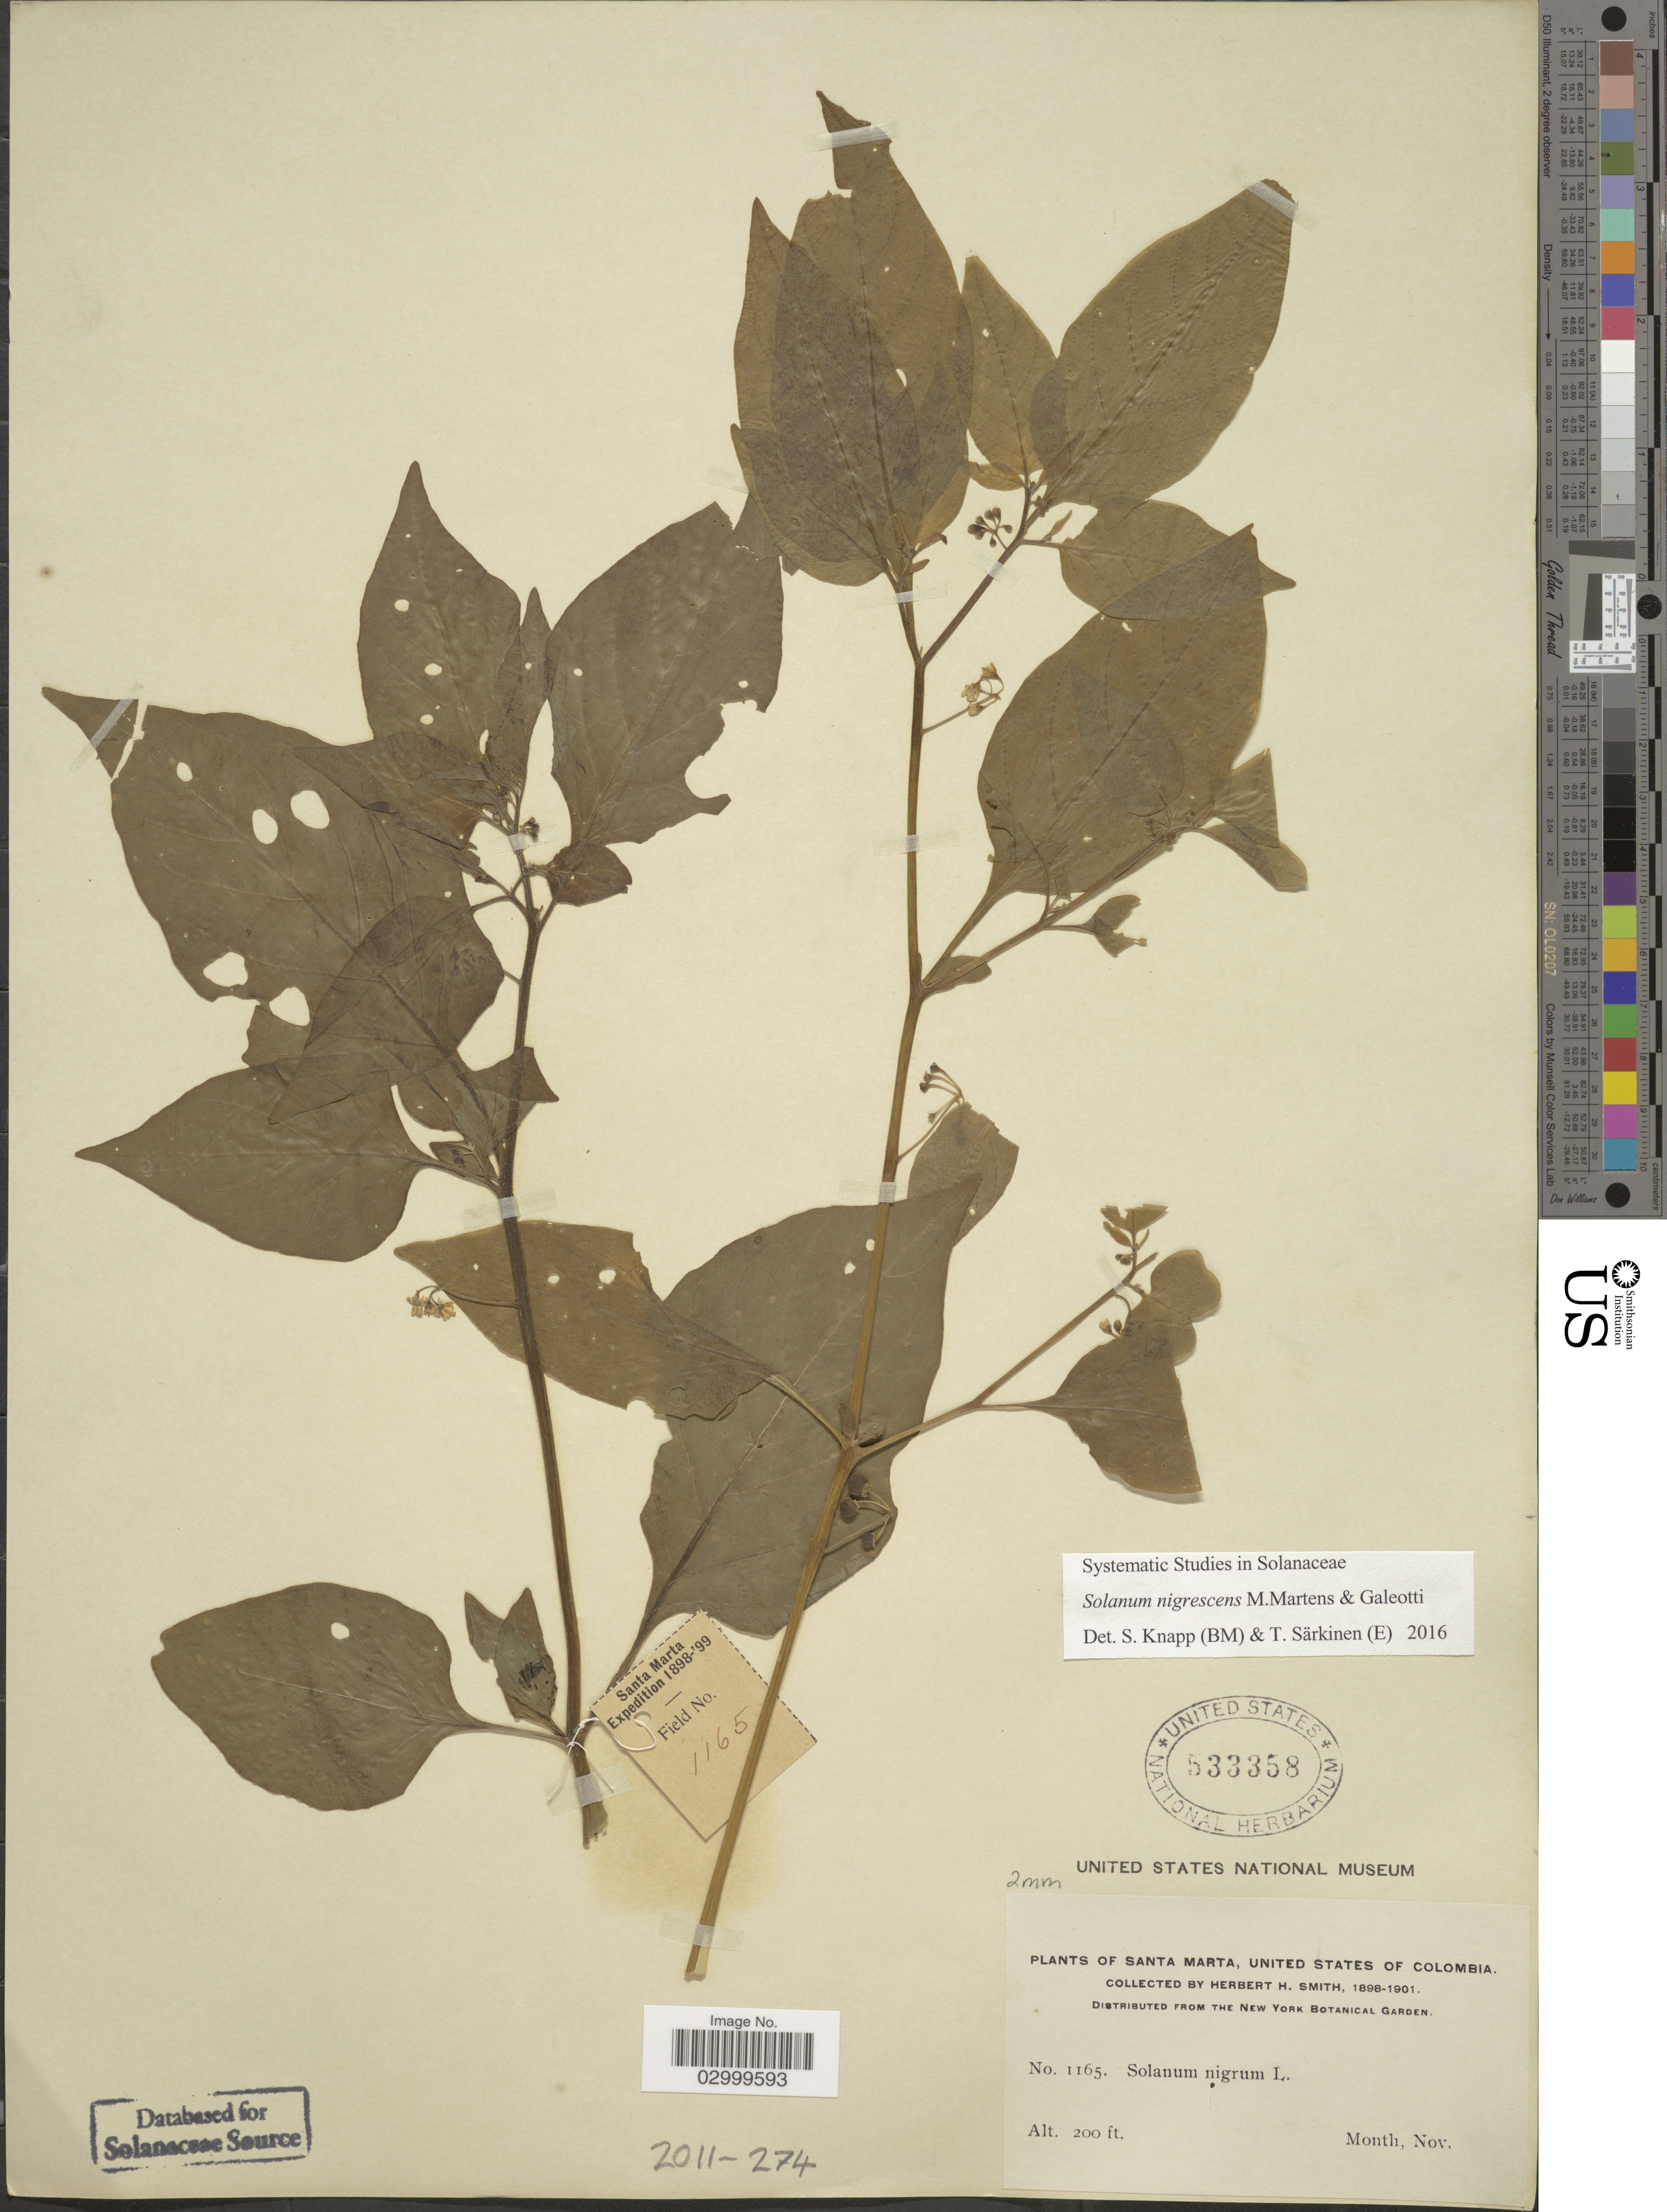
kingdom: Plantae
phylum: Tracheophyta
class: Magnoliopsida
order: Solanales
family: Solanaceae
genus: Solanum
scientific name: Solanum nigrescens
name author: M. Martens & Galeotti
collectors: Herbert H. Smith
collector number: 1165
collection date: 1898-11/1901-11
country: Colombia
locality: Santa Marta, United States of Colombia.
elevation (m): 61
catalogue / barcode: US 533358